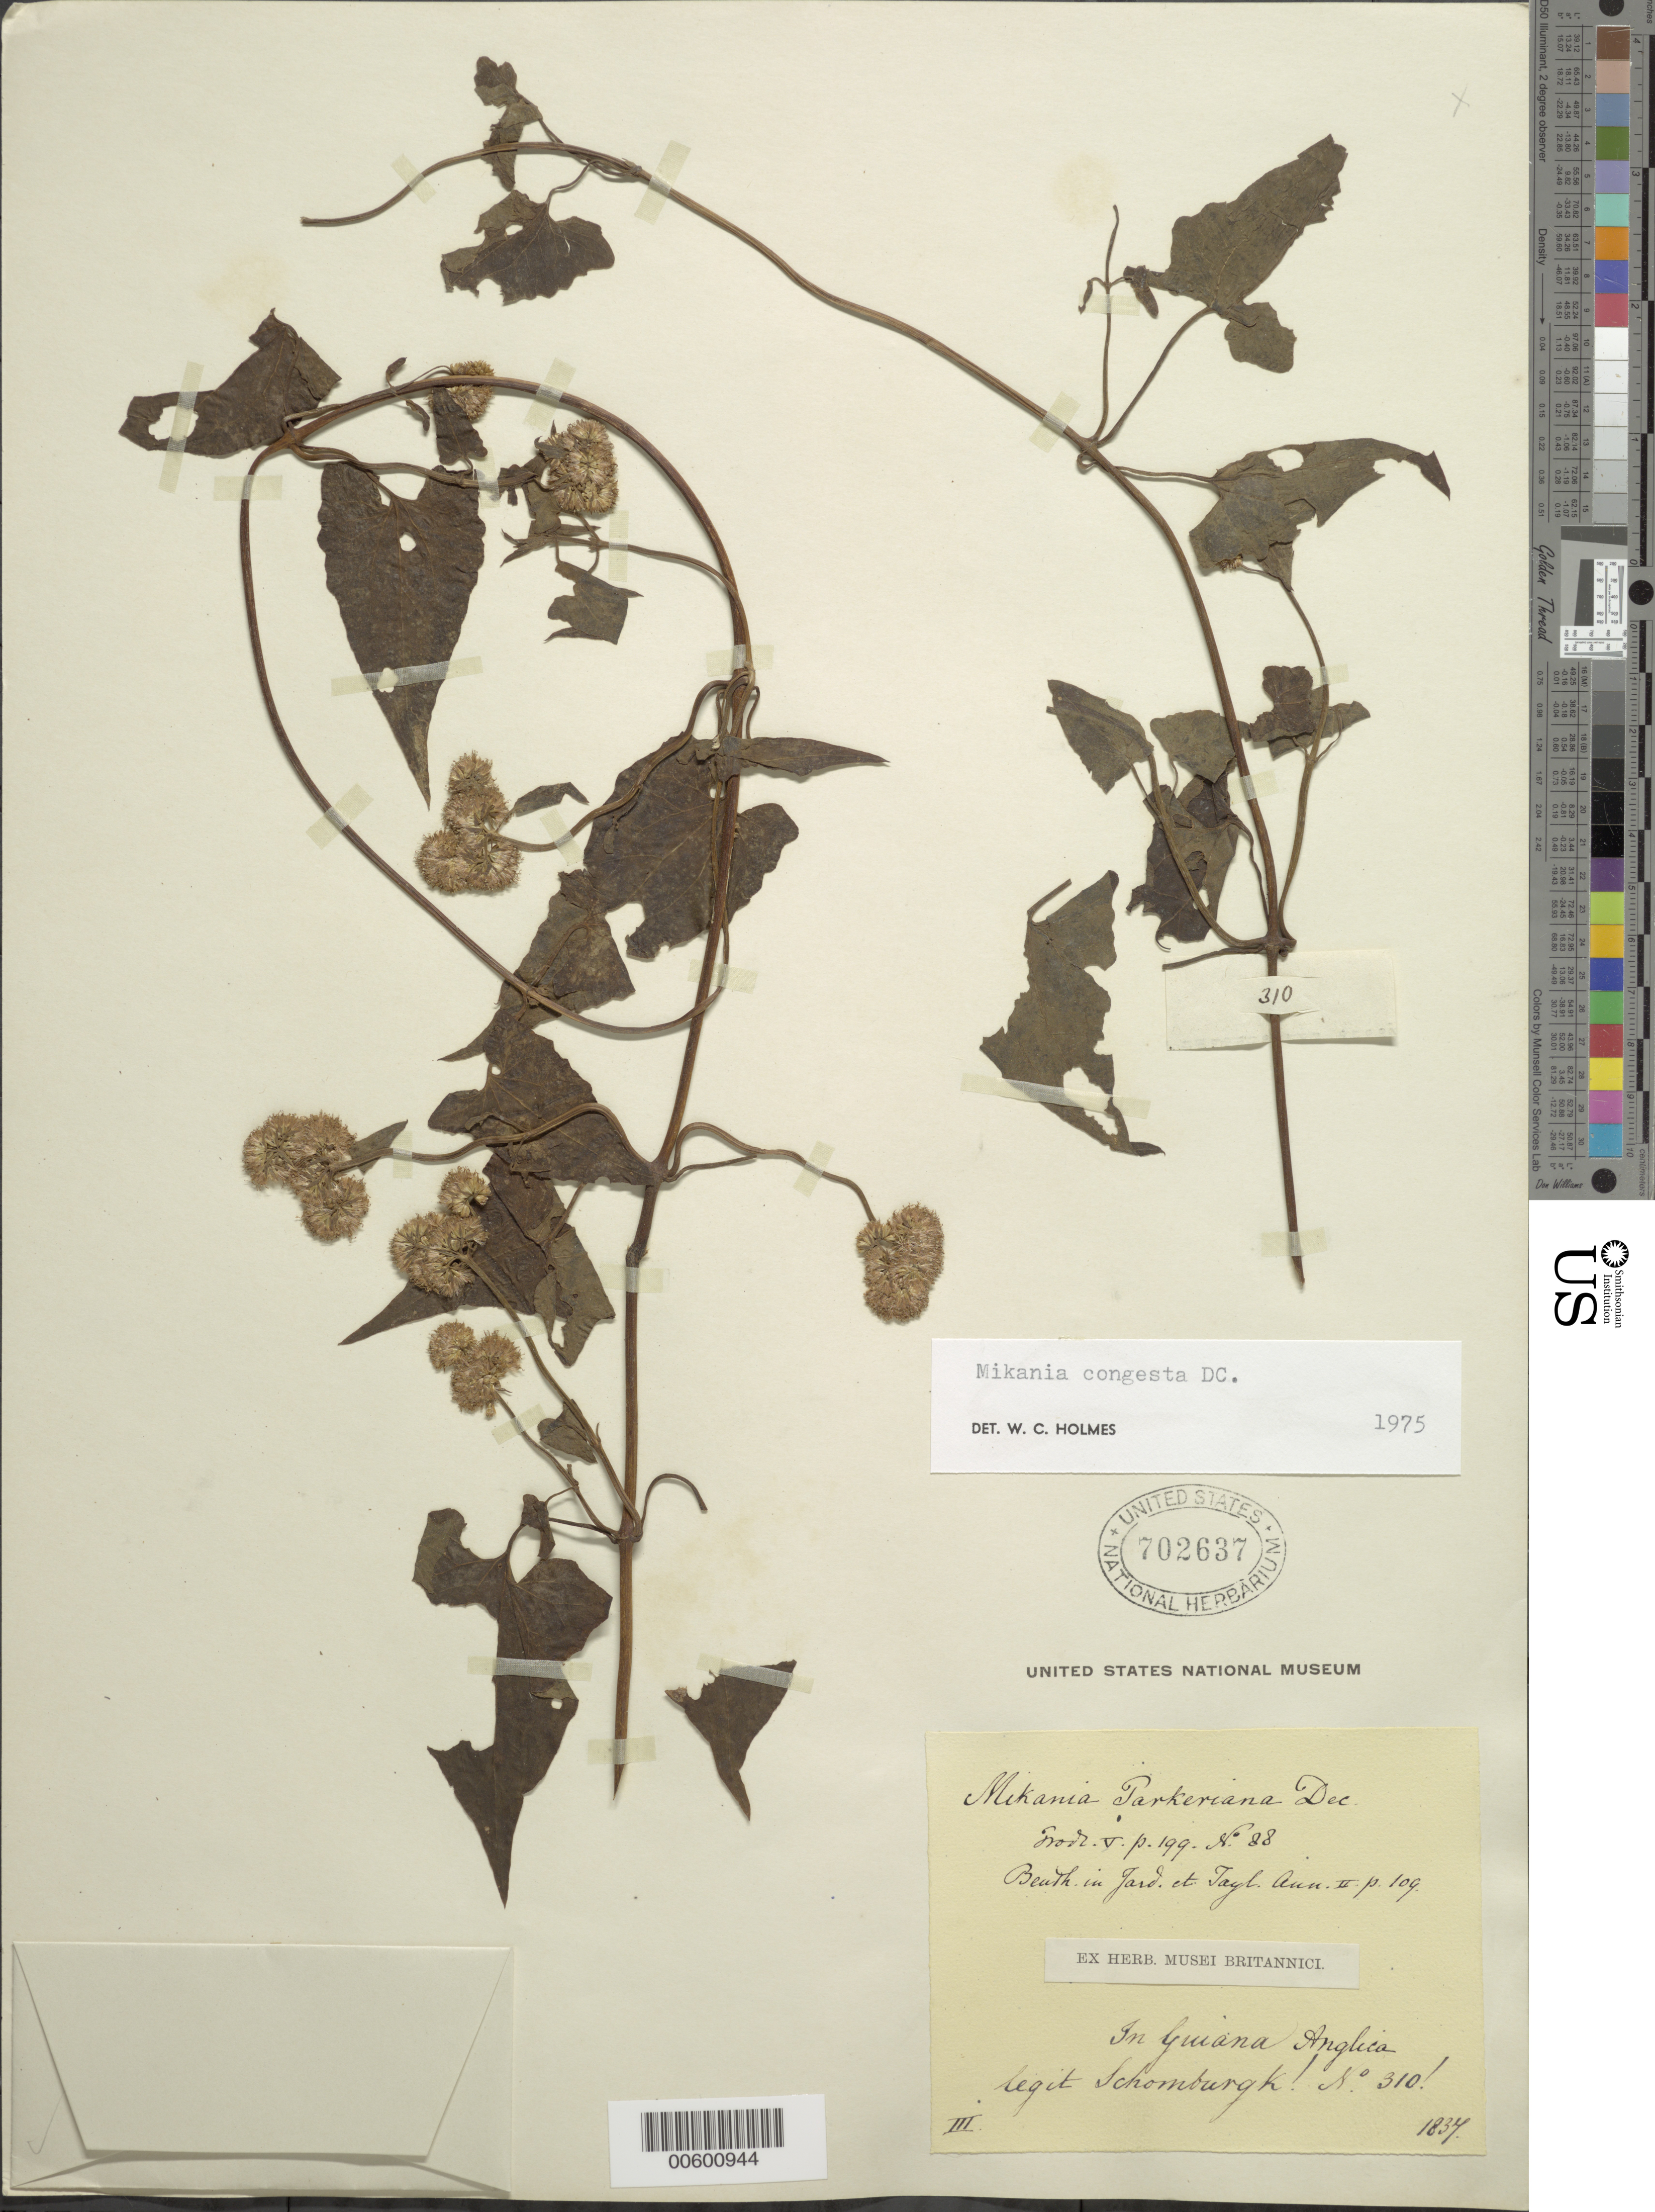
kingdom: Plantae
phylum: Tracheophyta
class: Magnoliopsida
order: Asterales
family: Asteraceae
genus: Mikania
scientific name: Mikania congesta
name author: DC.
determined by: Holmes, W. C.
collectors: R. H. Schomburgk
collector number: I 310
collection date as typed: March 1837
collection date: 1837-03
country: Guyana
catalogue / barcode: US 702637